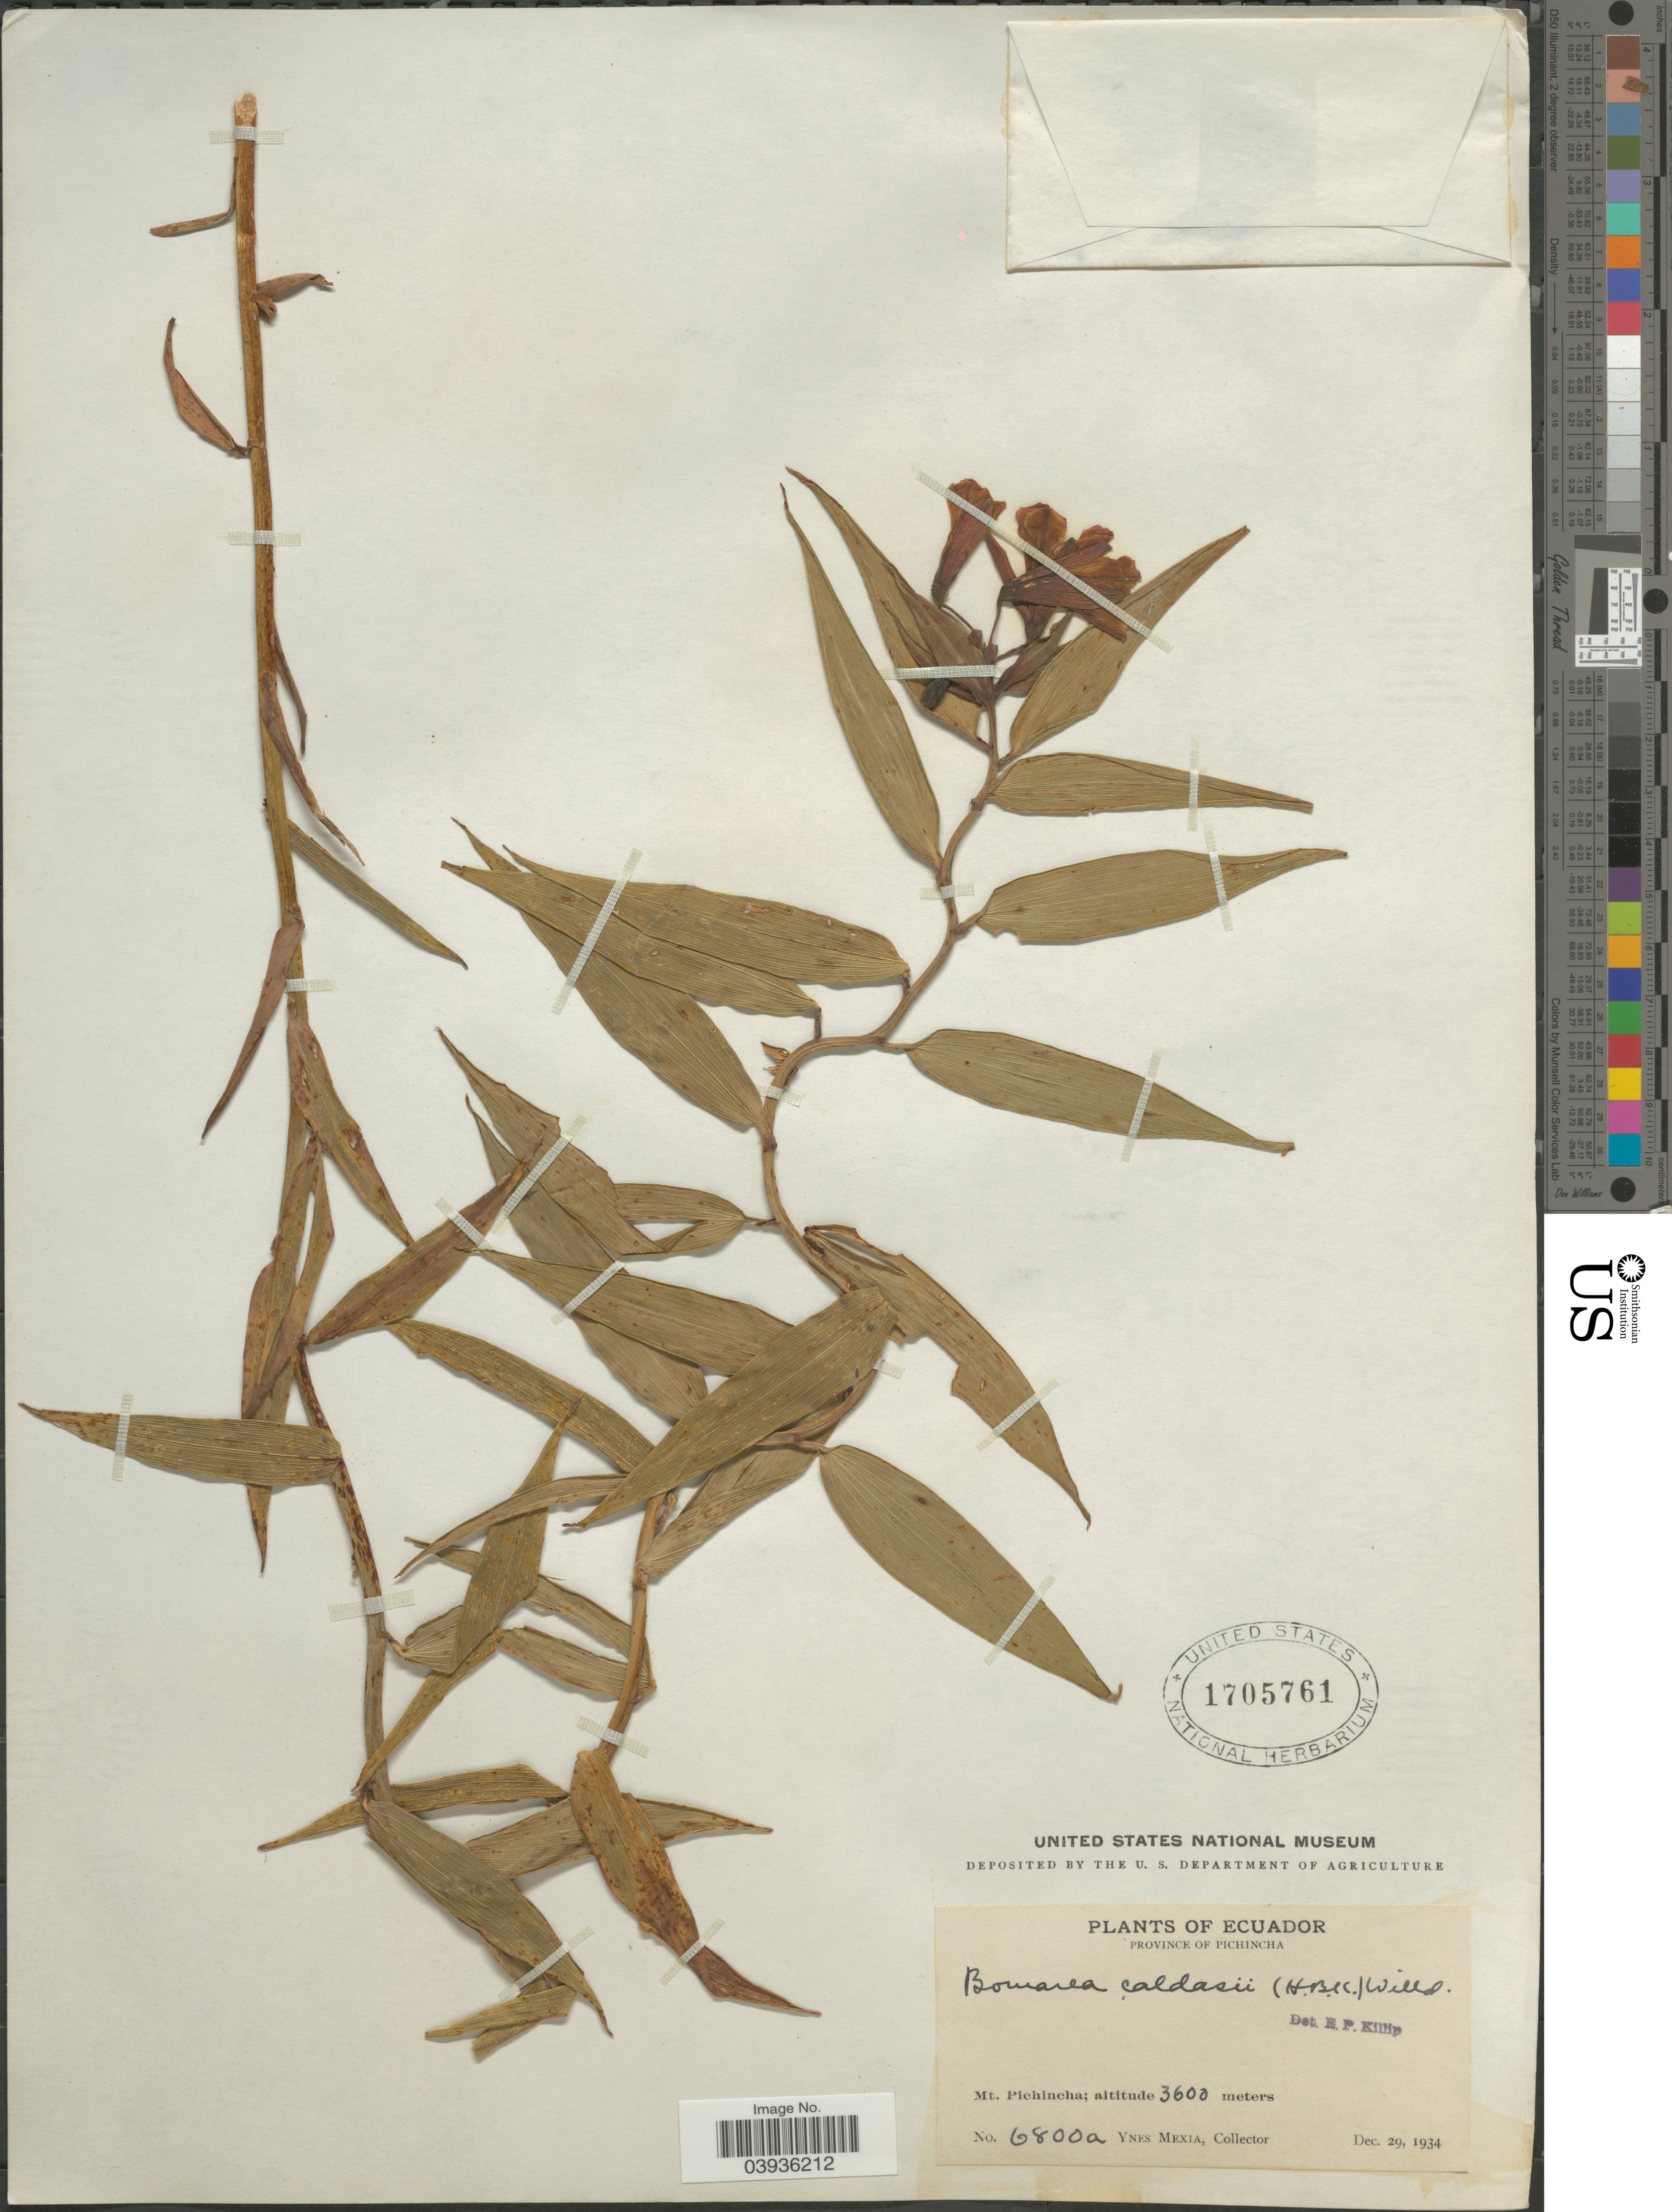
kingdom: Plantae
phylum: Tracheophyta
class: Liliopsida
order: Liliales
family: Alstroemeriaceae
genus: Bomarea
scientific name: Bomarea caldasii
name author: (Kunth) Asch. & Graebener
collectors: Y. Mexia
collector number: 6800a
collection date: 1934-12-29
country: Ecuador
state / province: Pichincha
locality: Mt. Pichincha.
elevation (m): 3600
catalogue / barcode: US 1705761